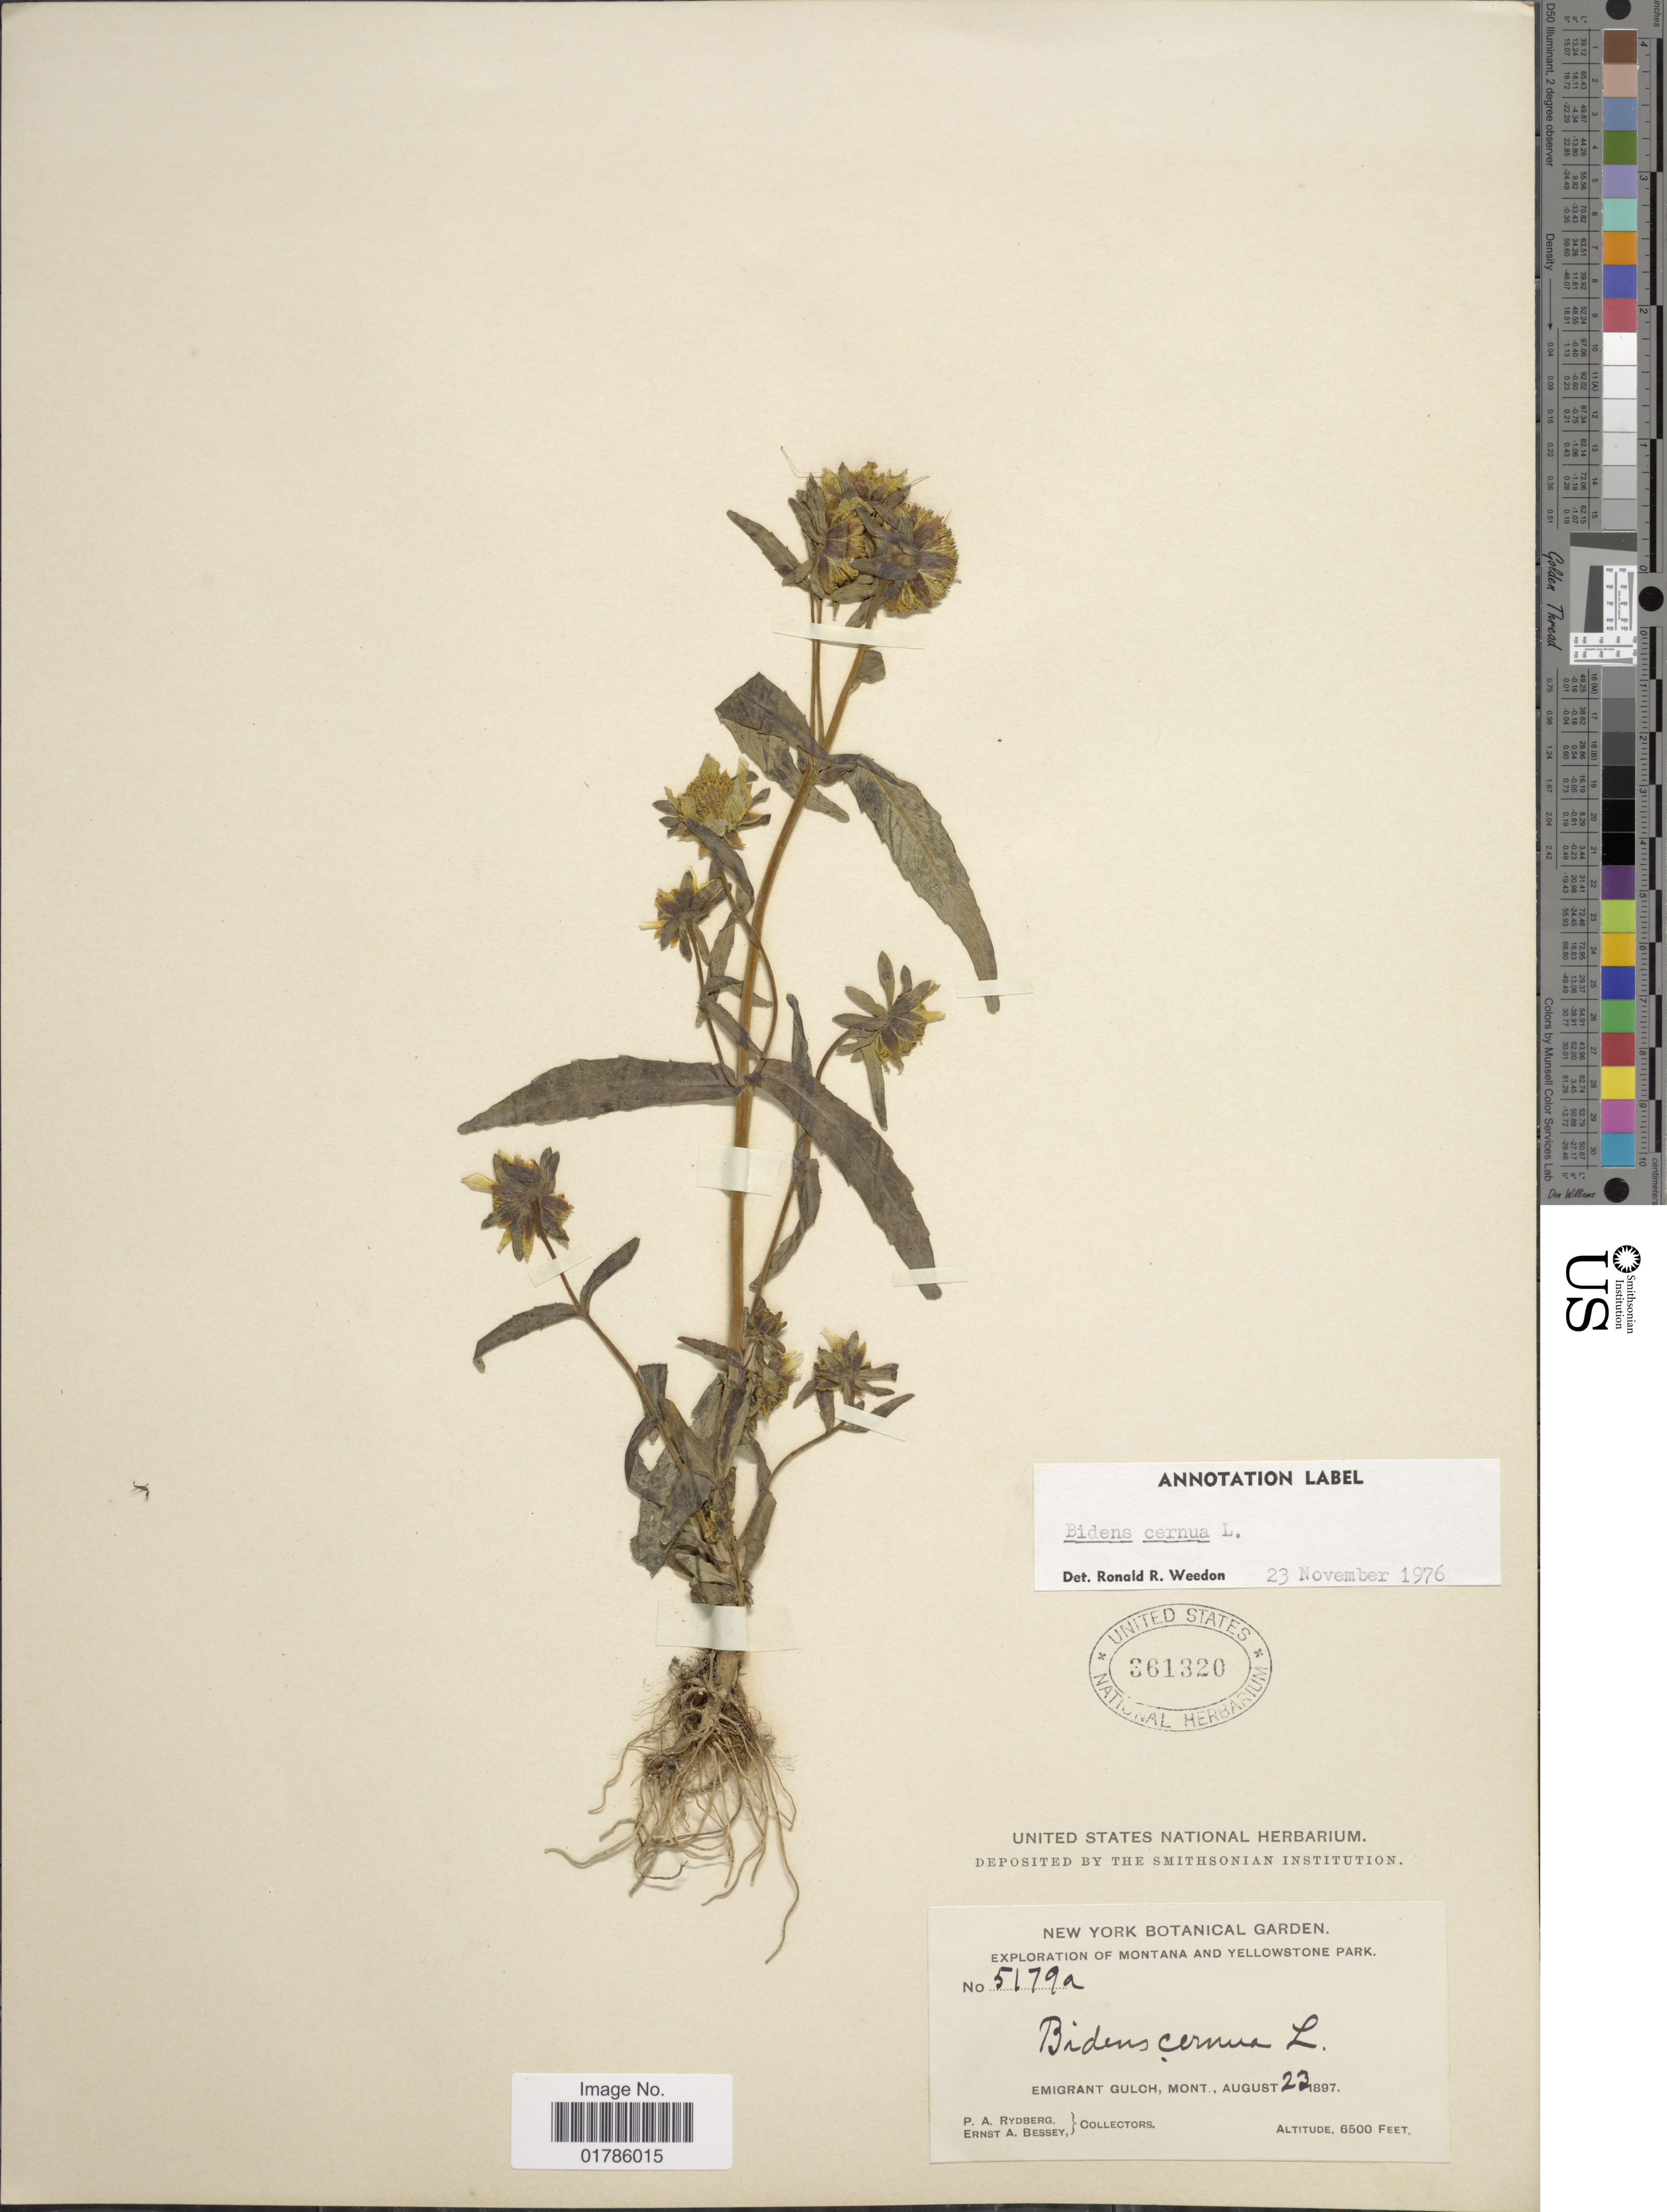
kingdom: Plantae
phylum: Tracheophyta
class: Magnoliopsida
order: Asterales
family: Asteraceae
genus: Bidens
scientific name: Bidens cernua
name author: L.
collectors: P. A. Rydberg & E. A. Bessey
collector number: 5179a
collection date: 1897-08-23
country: United States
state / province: Montana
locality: Montana and Yellowstone Park, Emigrant Gulch, Mont.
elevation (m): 1981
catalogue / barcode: US 361320